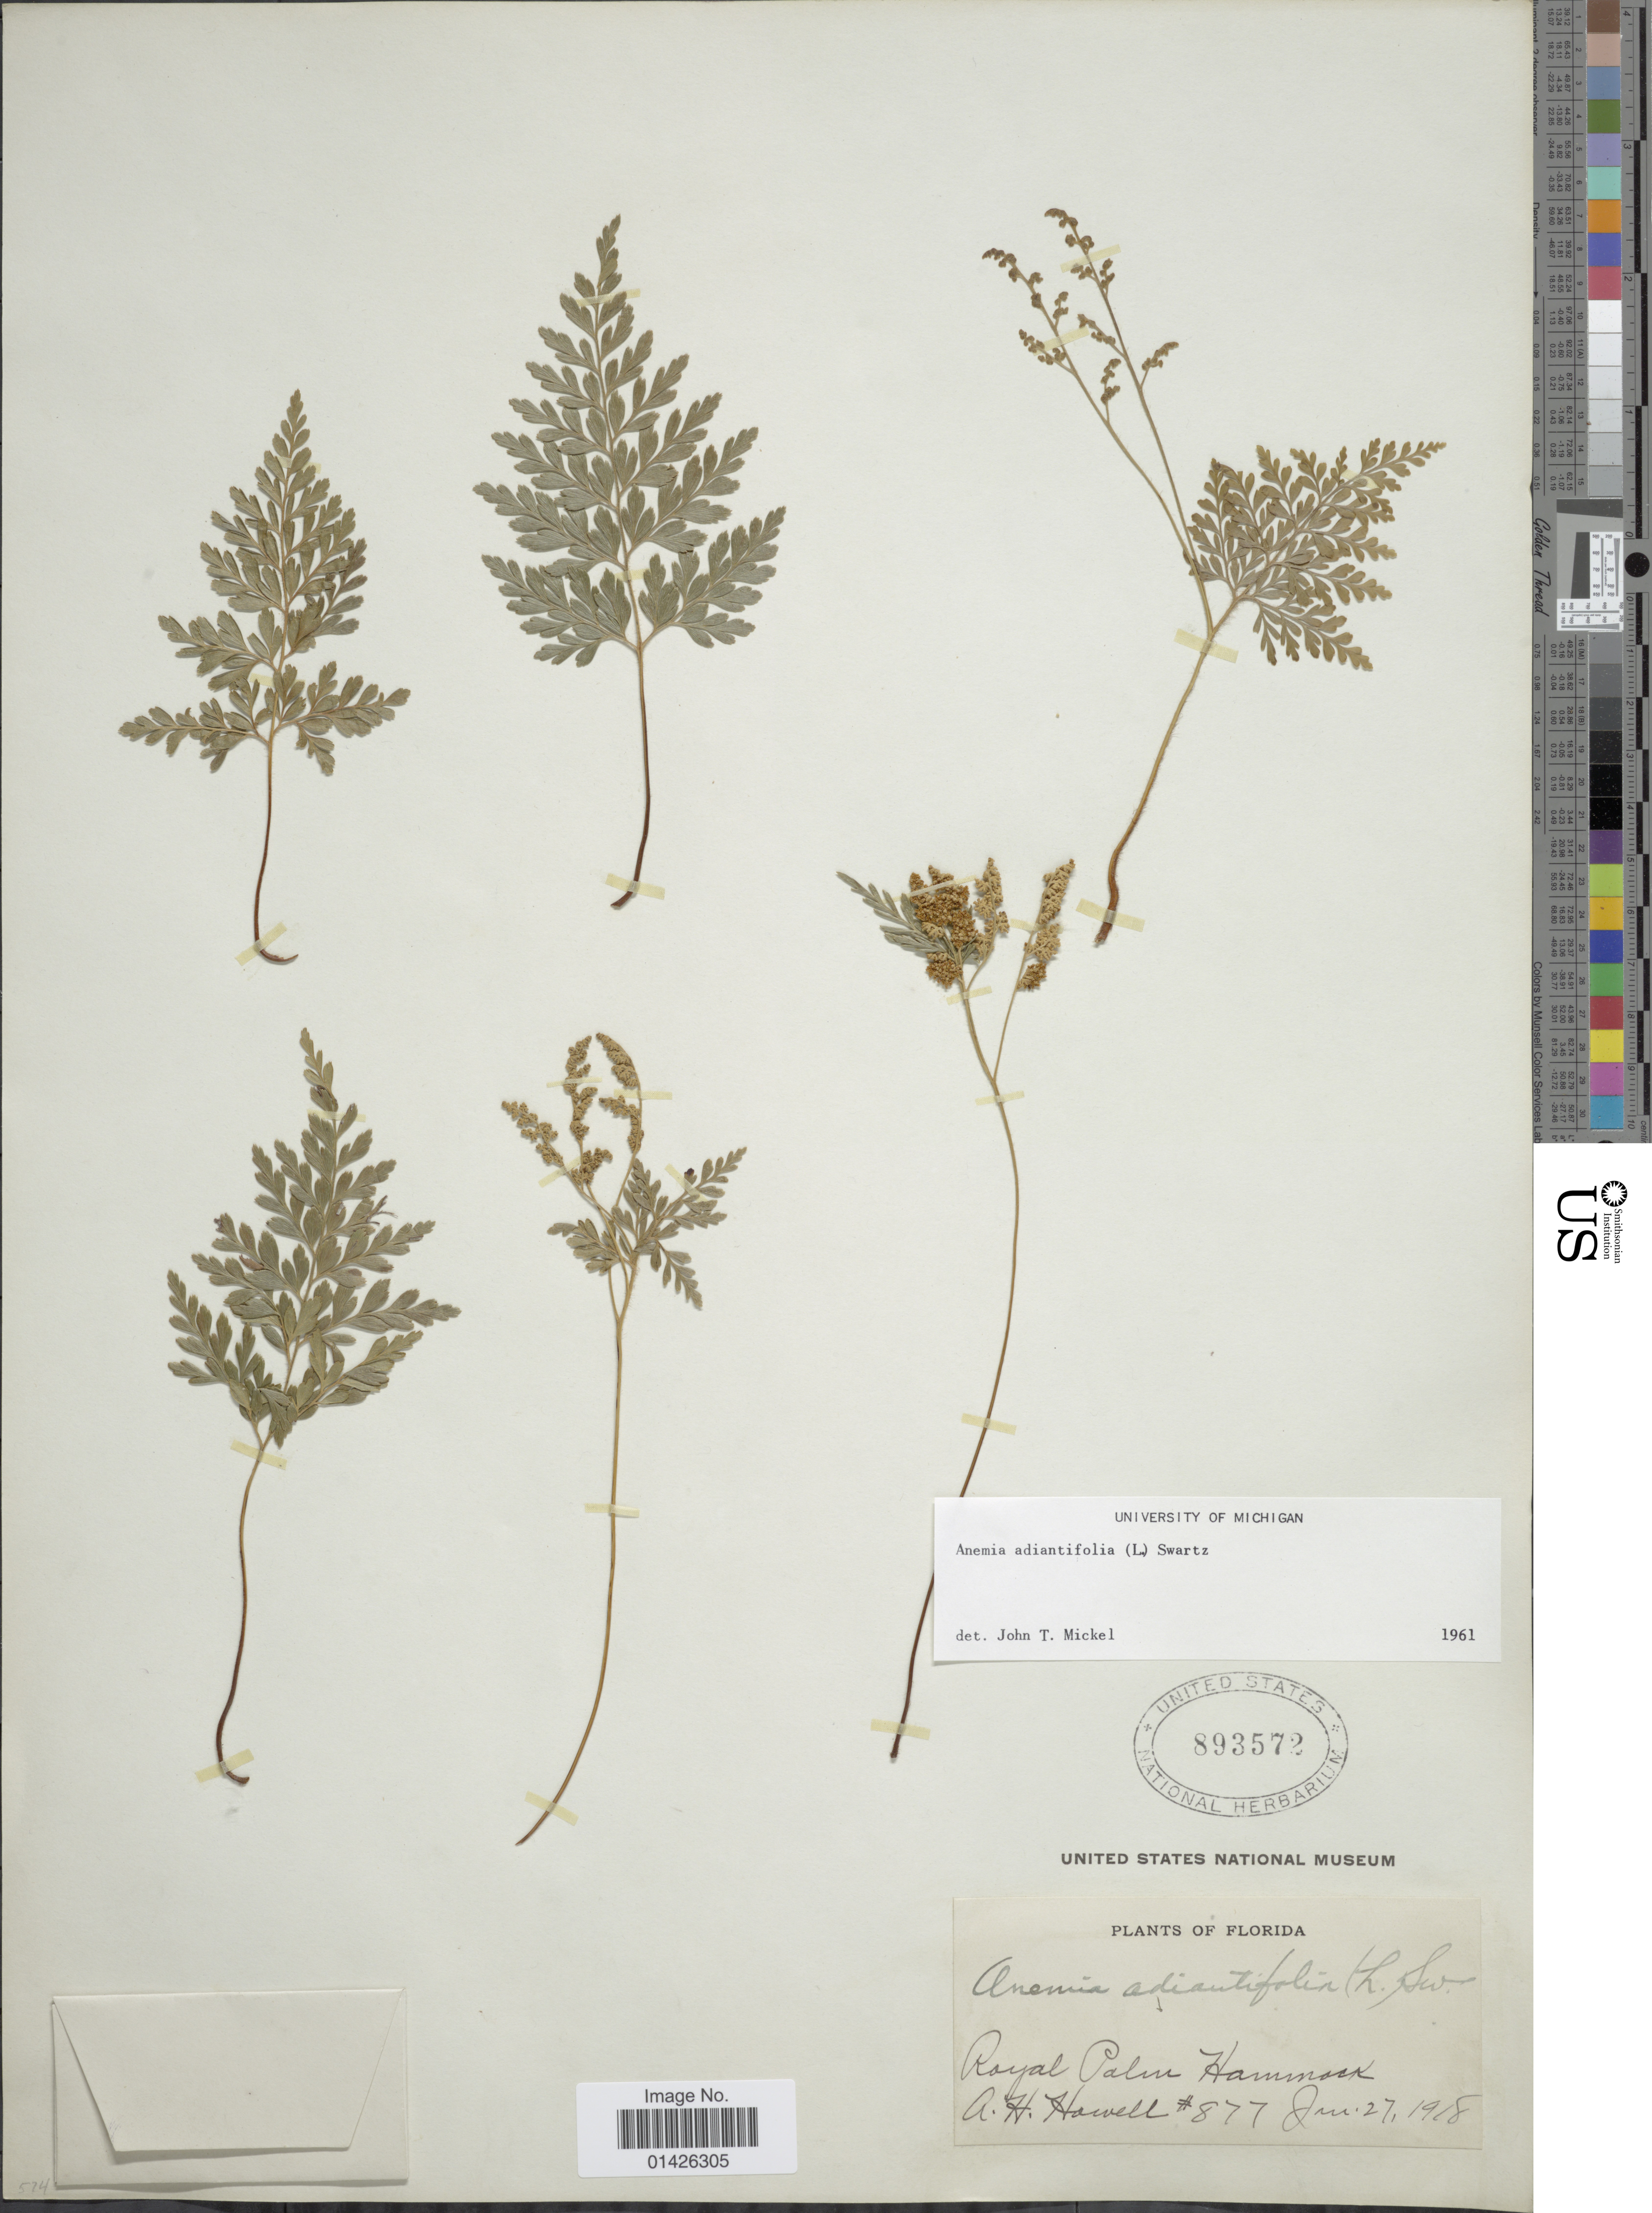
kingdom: Plantae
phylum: Tracheophyta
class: Polypodiopsida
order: Schizaeales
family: Anemiaceae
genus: Anemia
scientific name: Anemia adiantifolia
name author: (L.) Sw.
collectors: A. Howell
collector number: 877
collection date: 1918-01-27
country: United States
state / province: Florida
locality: Royal Palm Hammock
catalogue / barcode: US 893572